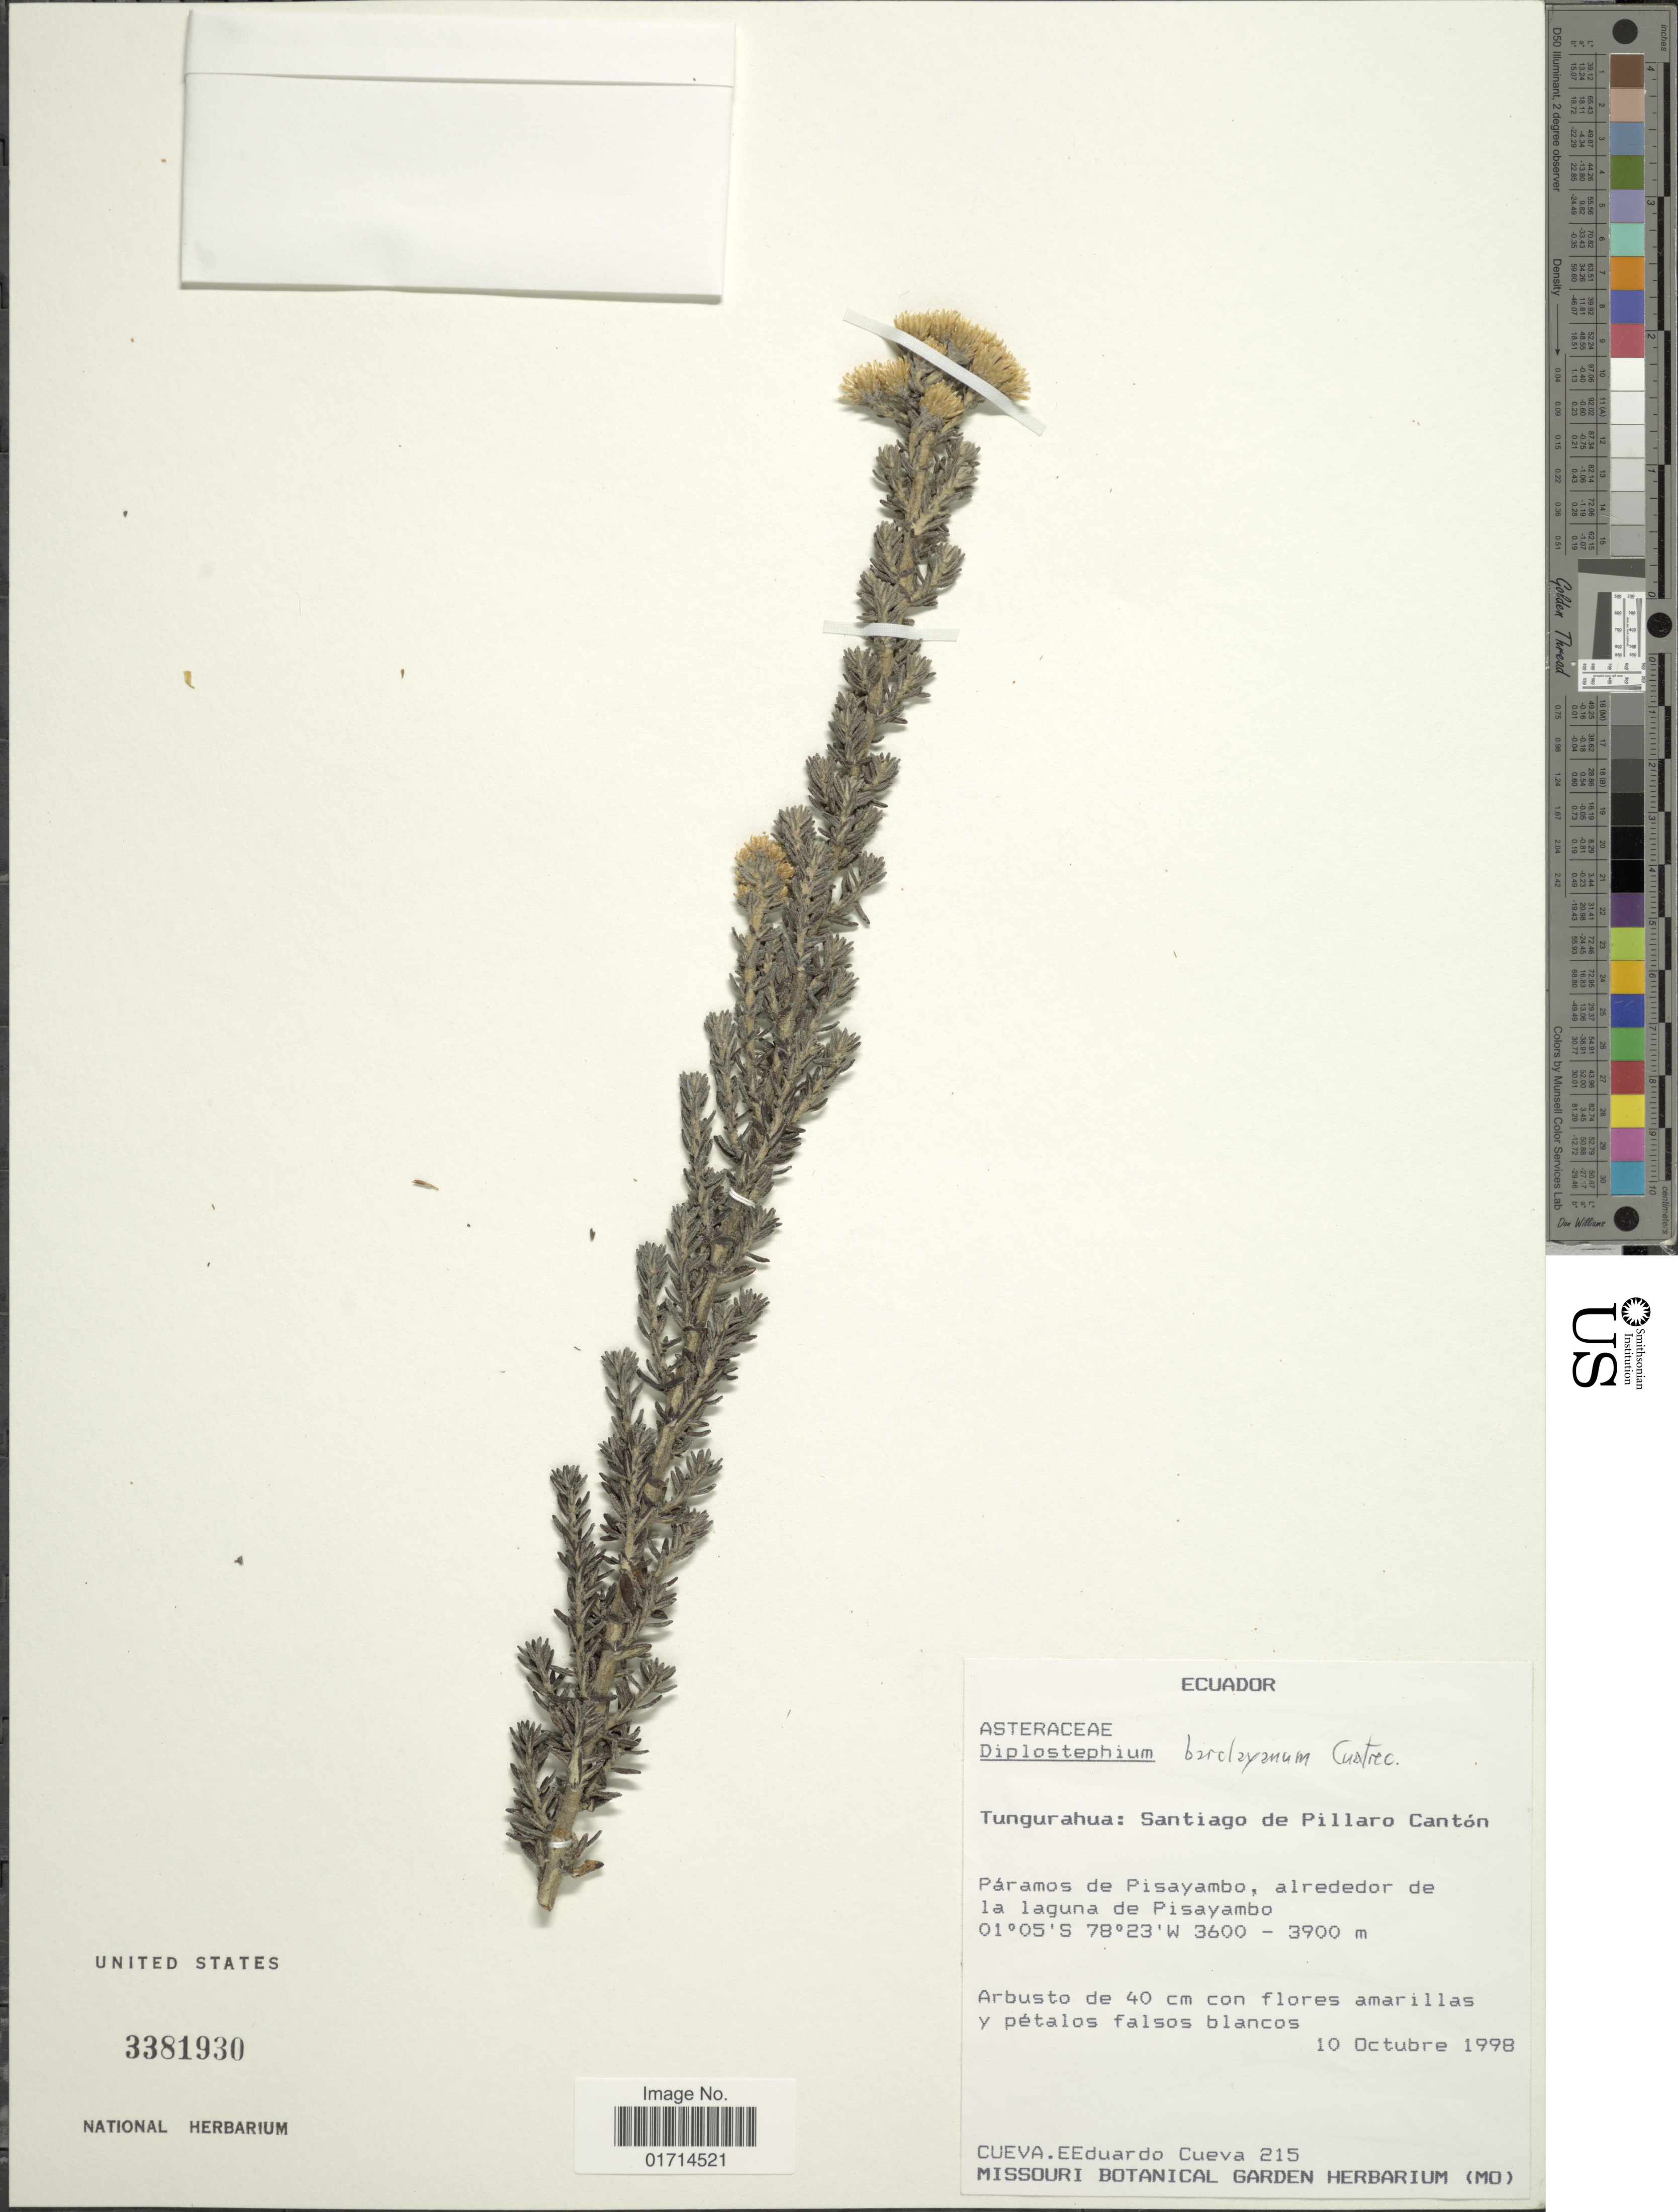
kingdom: Plantae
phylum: Tracheophyta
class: Magnoliopsida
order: Asterales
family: Asteraceae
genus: Diplostephium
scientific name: Diplostephium barclayanum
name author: Cuatrec.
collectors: E. Cueva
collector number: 215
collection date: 1998-10-10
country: Ecuador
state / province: Tungurahua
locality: Santiago de Pillaro Canton, Paramos de Pisayambo, alrededor de la laguna de Pisayambo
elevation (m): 3600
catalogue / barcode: US 3381930